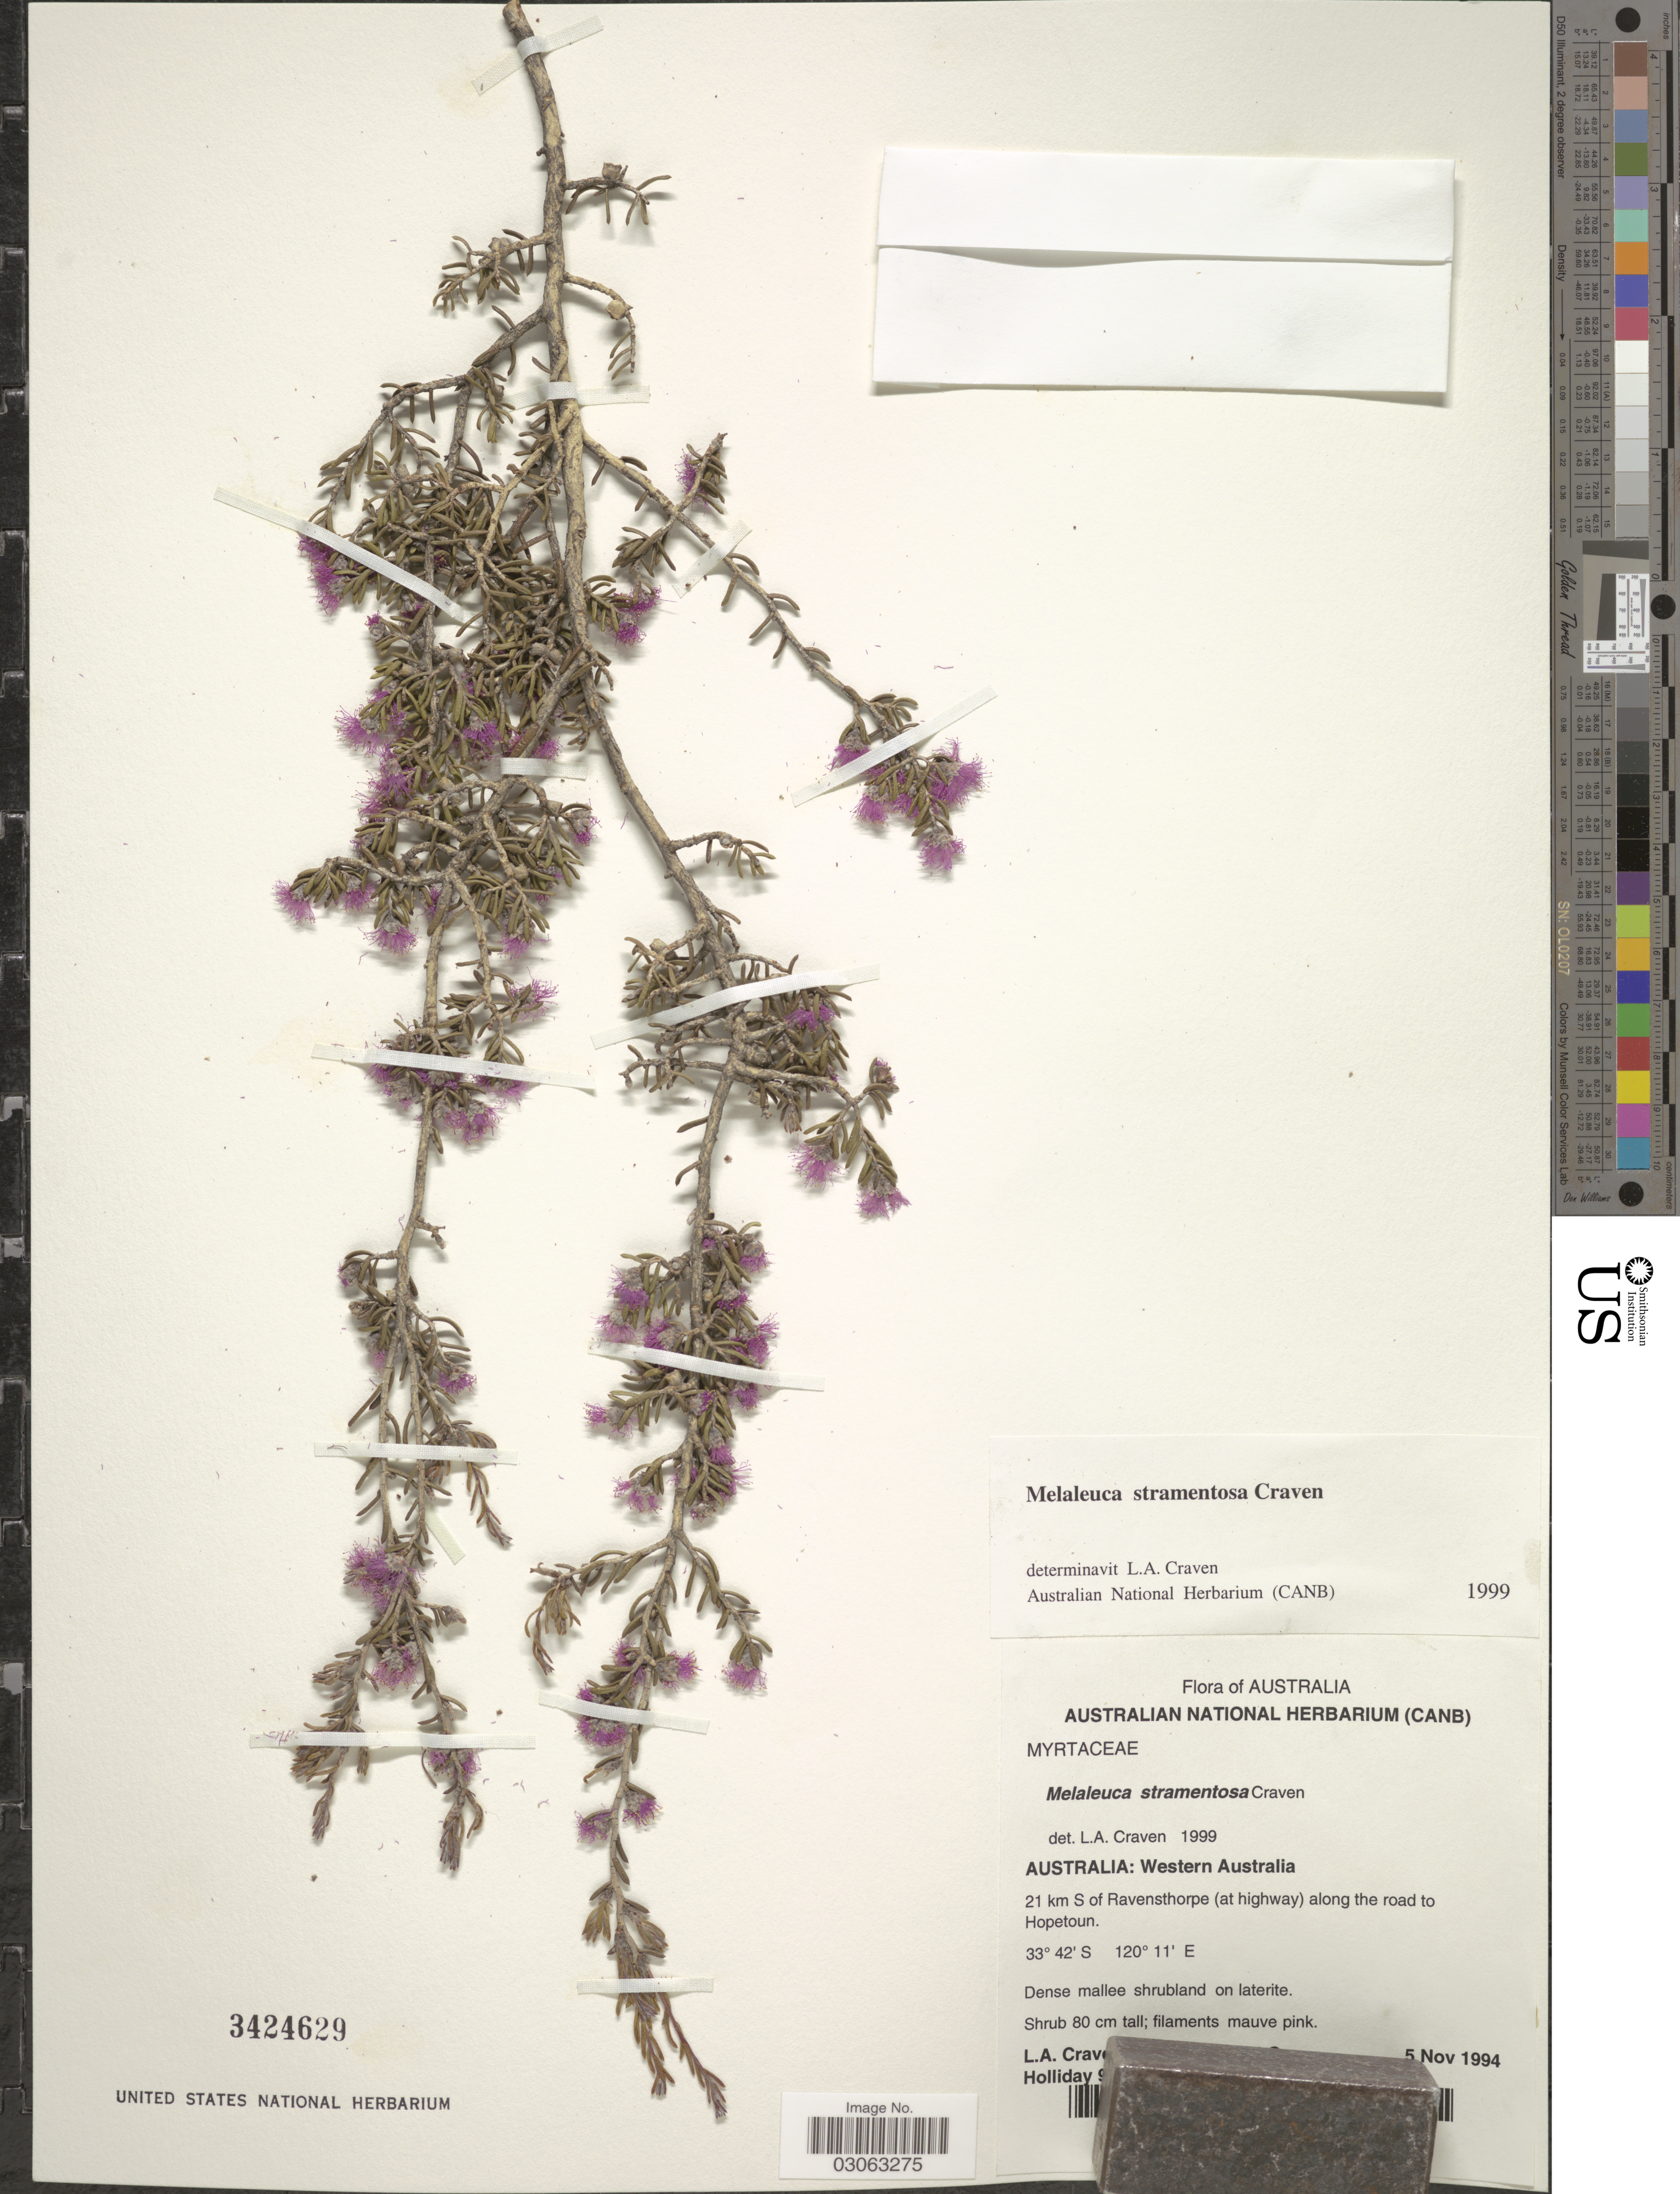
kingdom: Plantae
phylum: Tracheophyta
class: Magnoliopsida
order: Myrtales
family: Myrtaceae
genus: Melaleuca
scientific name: Melaleuca stramentosa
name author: Craven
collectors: L. A. Craven, Collector illegible & Holliday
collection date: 1994-11-05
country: Australia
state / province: Western Australia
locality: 21 km S of Ravensthorpe (at highway) along the road to Hopetoun.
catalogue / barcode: US 3424629